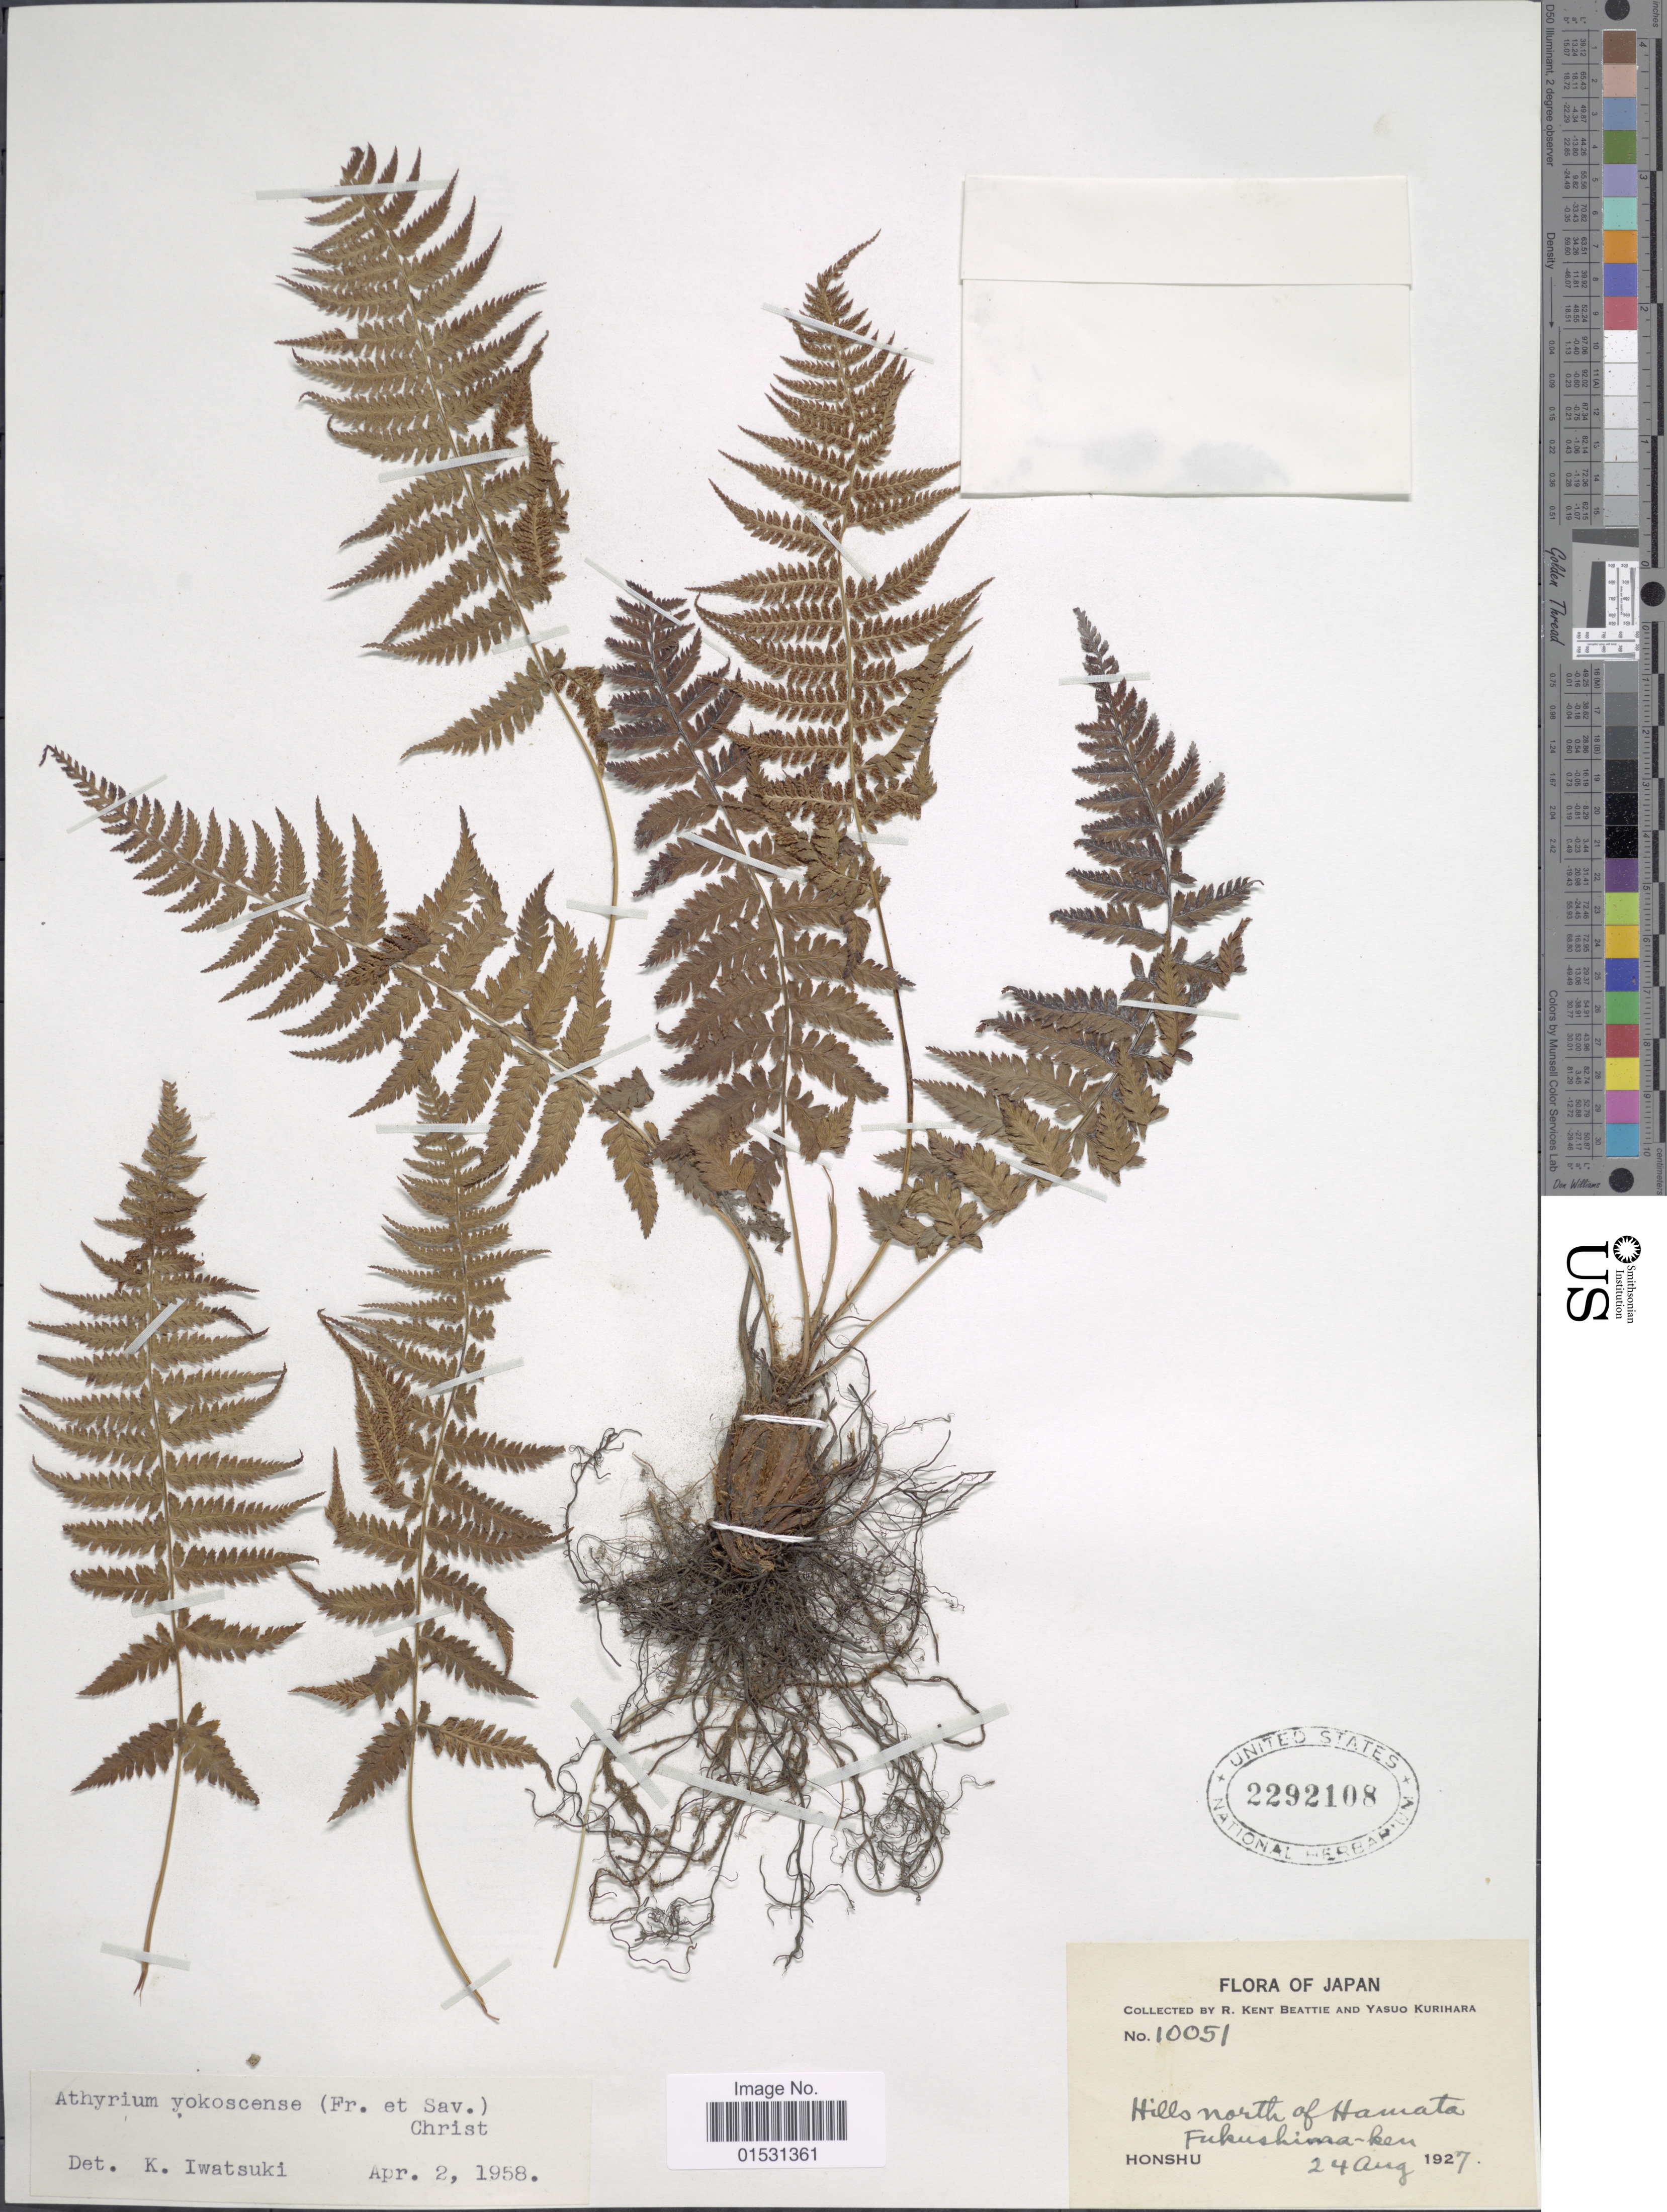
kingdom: Plantae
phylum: Tracheophyta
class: Polypodiopsida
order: Polypodiales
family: Athyriaceae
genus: Athyrium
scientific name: Athyrium yokoscense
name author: (Franch. & Sav.) Christ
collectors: R. K. Beattie & Y. Kurihara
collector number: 10051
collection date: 1927-08-24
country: Japan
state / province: Hukusima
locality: Hills north of Hamata. Fukushima-ken. Honshu.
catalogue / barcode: US 2292108